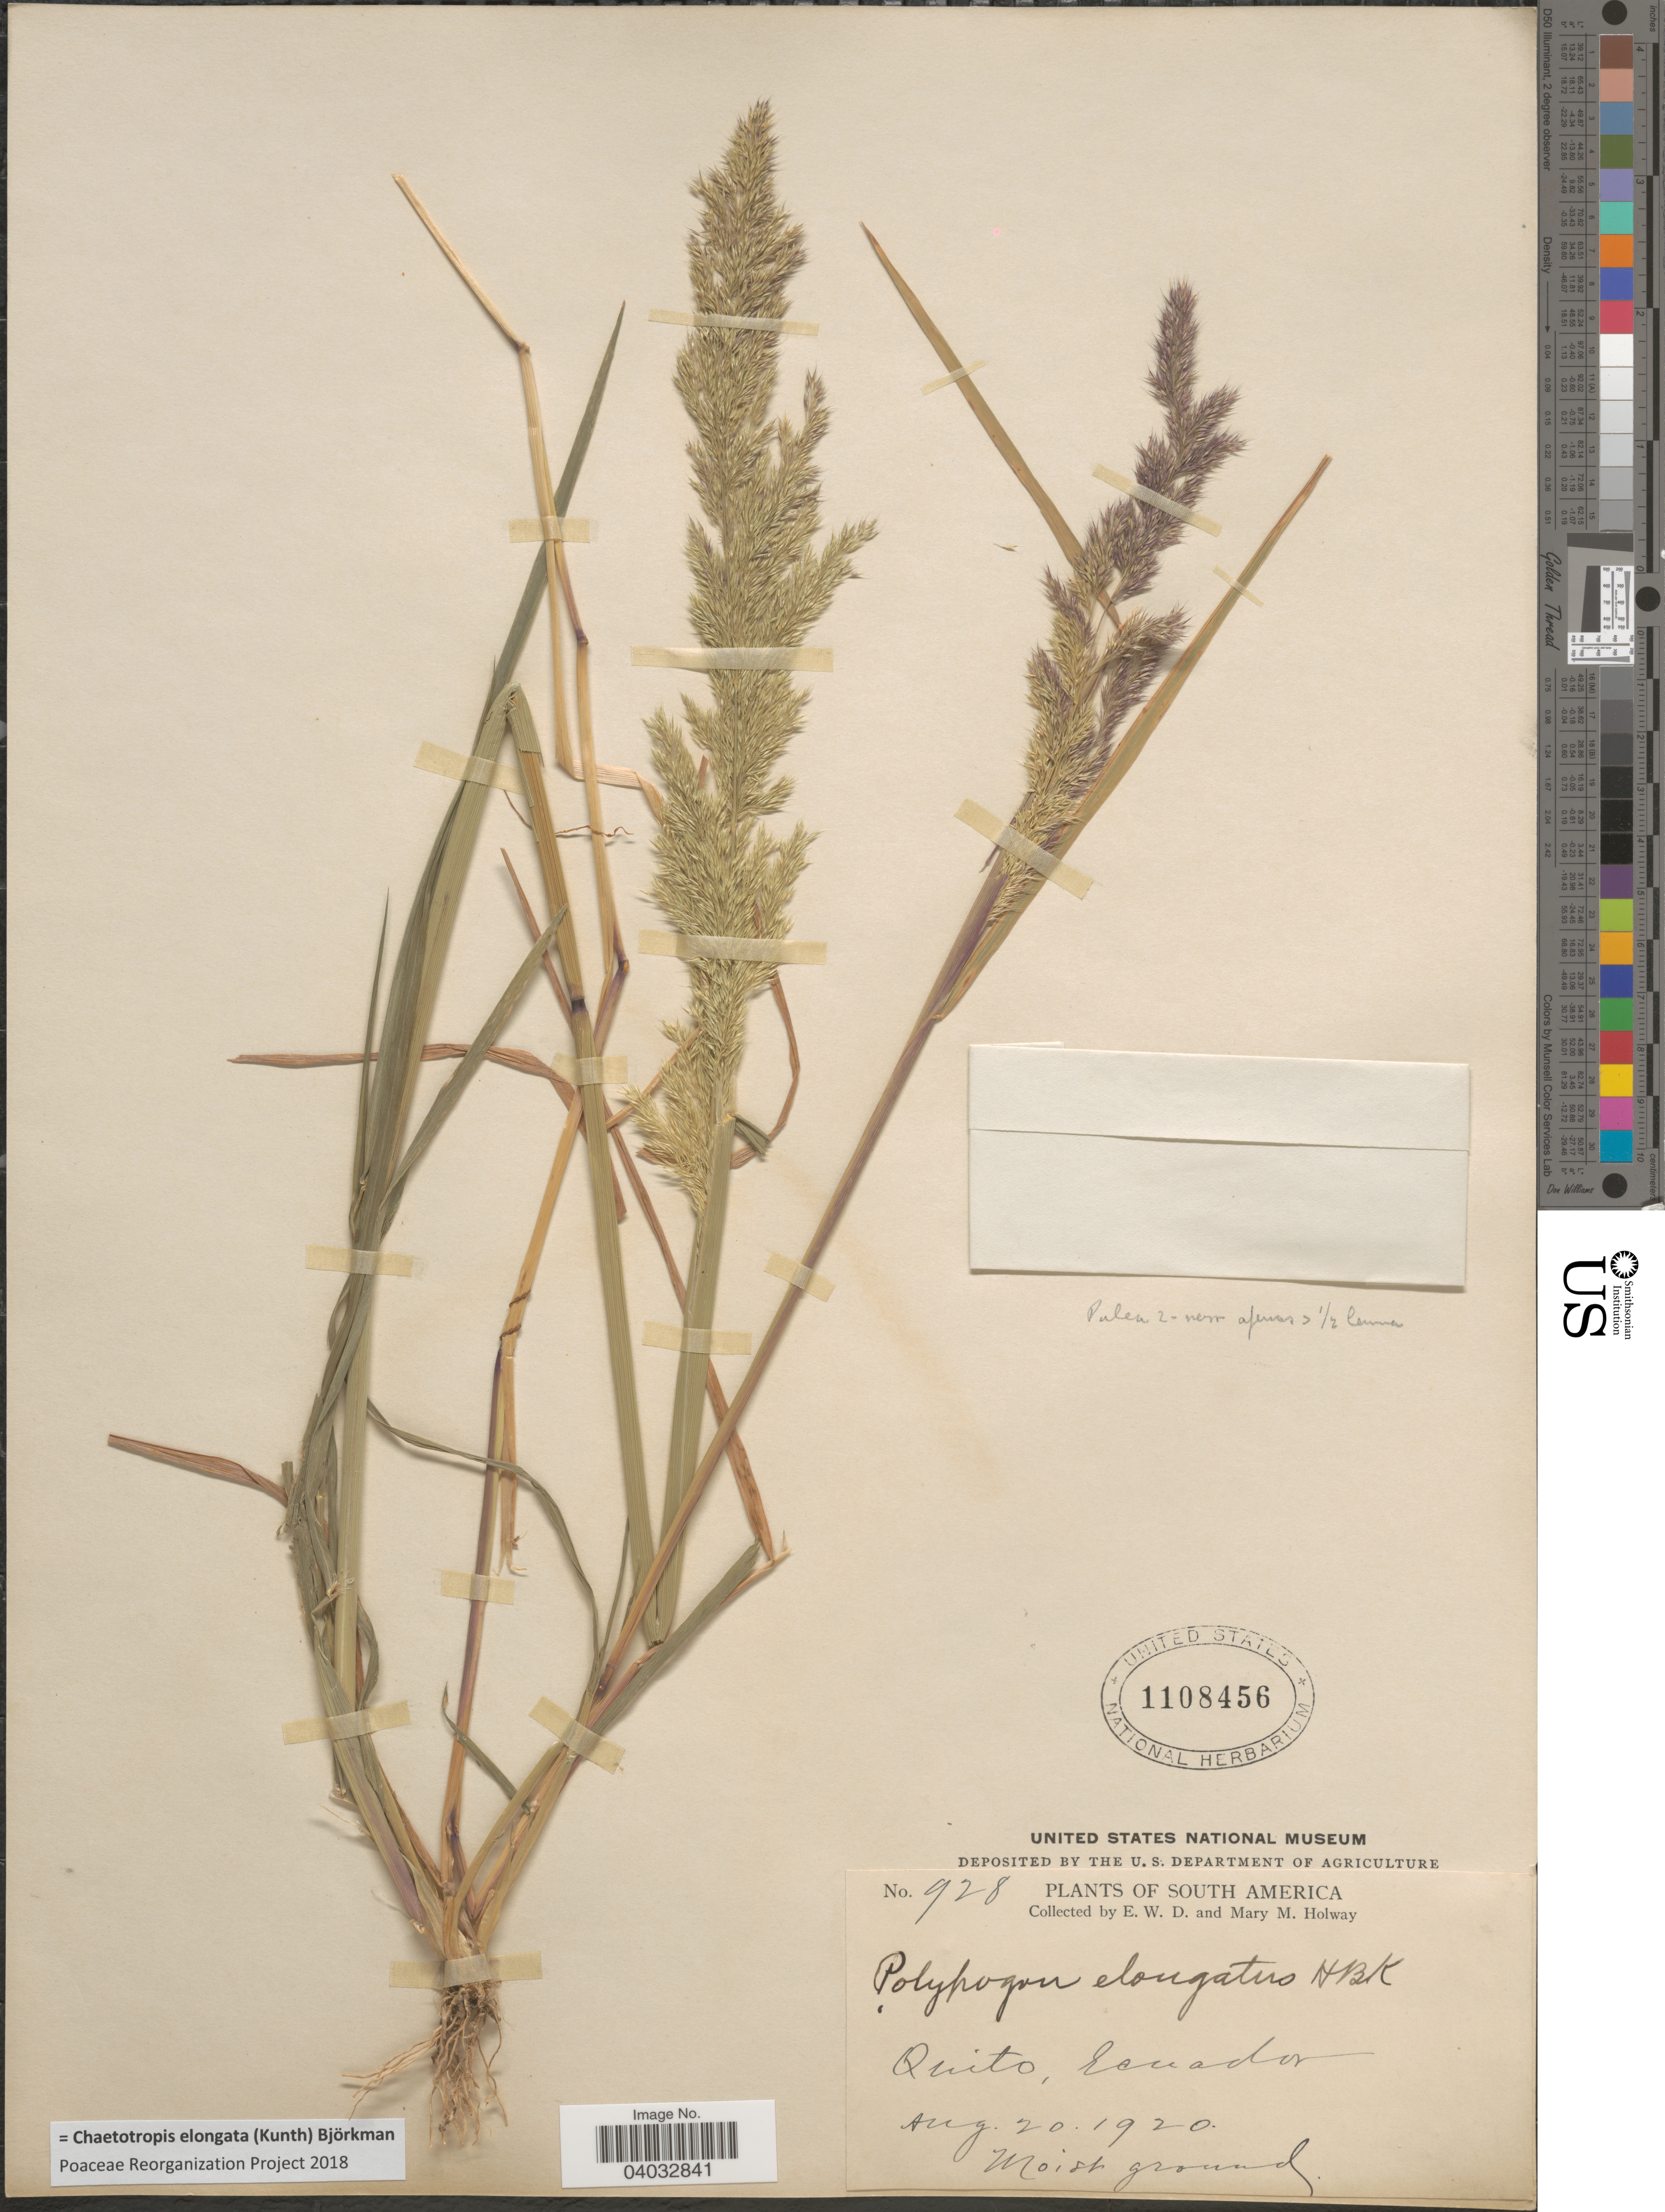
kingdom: Plantae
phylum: Tracheophyta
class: Liliopsida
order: Poales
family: Poaceae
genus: Chaetotropis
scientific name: Chaetotropis elongata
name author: (Kunth) Björkman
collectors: E. W. D. Holway & M. M. Holway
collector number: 928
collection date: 1920-08-20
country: Ecuador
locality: Quito.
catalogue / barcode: US 1108456